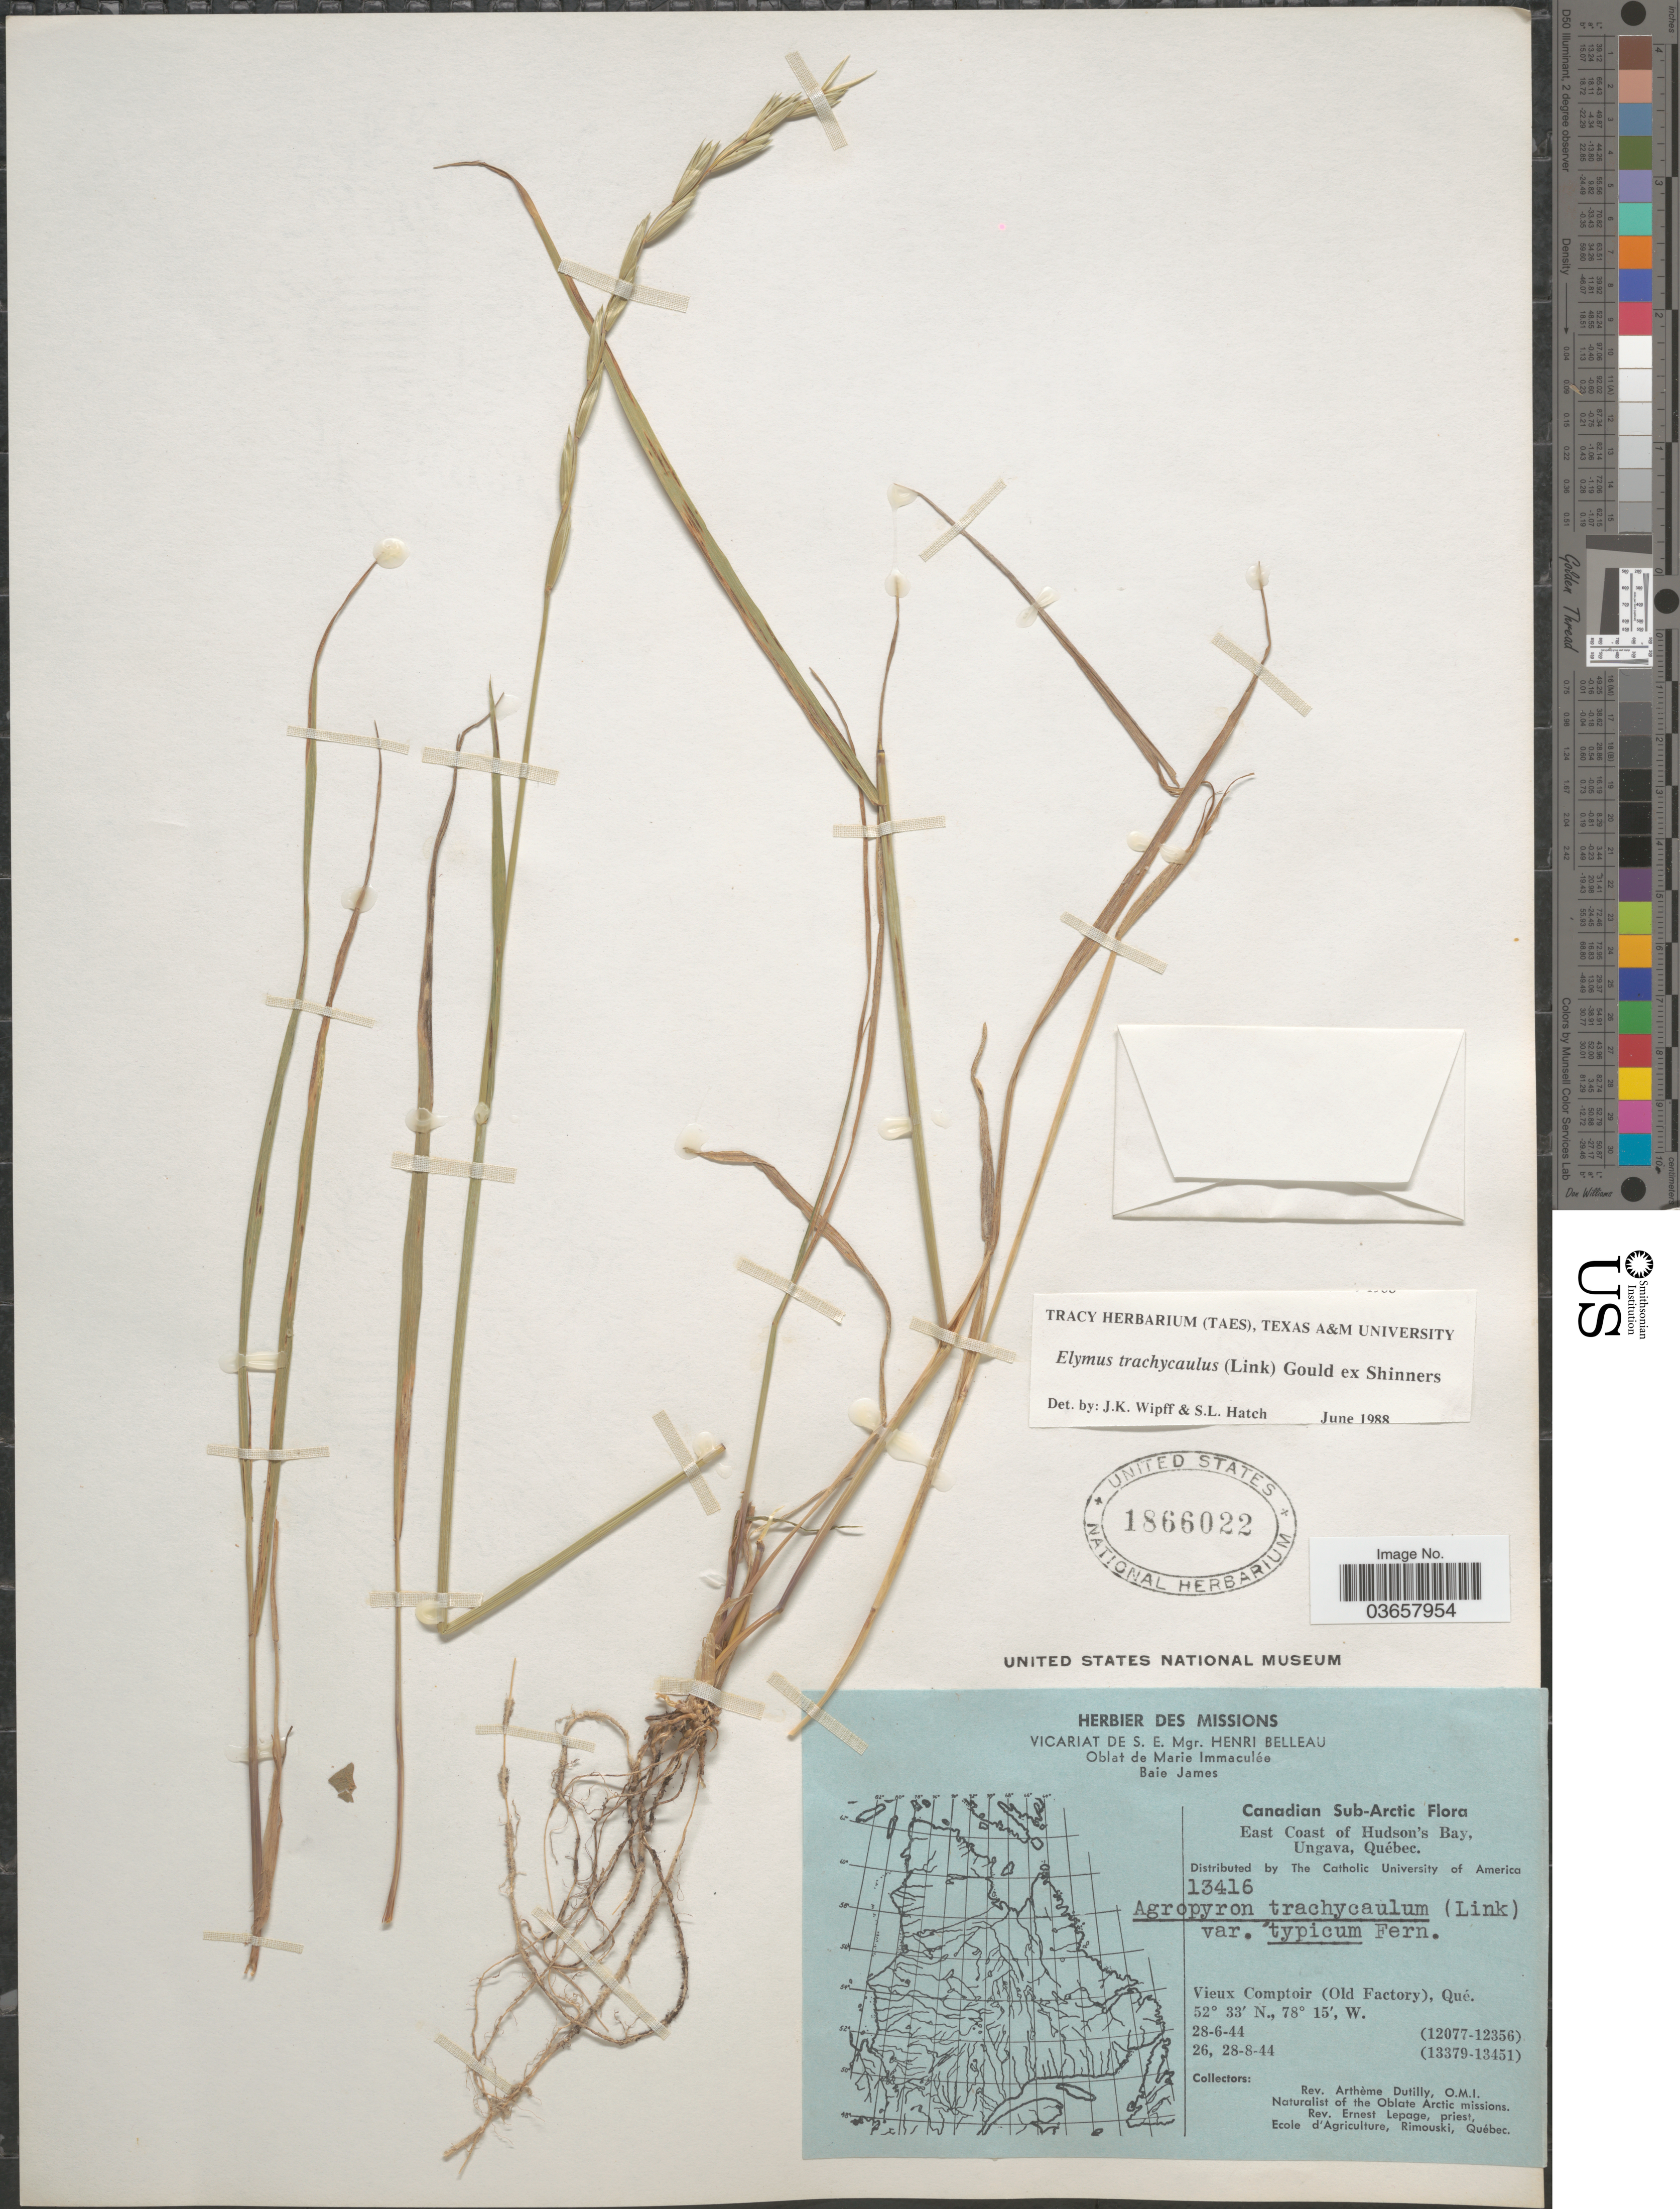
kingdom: Plantae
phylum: Tracheophyta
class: Liliopsida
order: Poales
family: Poaceae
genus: Elymus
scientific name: Elymus trachycaulus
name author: (Link) Gould ex Shinners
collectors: P. Dutilly & E. Lepage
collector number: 13416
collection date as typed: Transcribed d/m/y: 26/6/44 to 28/8/44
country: Canada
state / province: Quebec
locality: Canadian Sub-Arctic. East Coast of Hudson's Bay, Ungava, Québec. Vieux Comptoir (Old Factory). Oblate Arctic missions.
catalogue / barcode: US 1866022